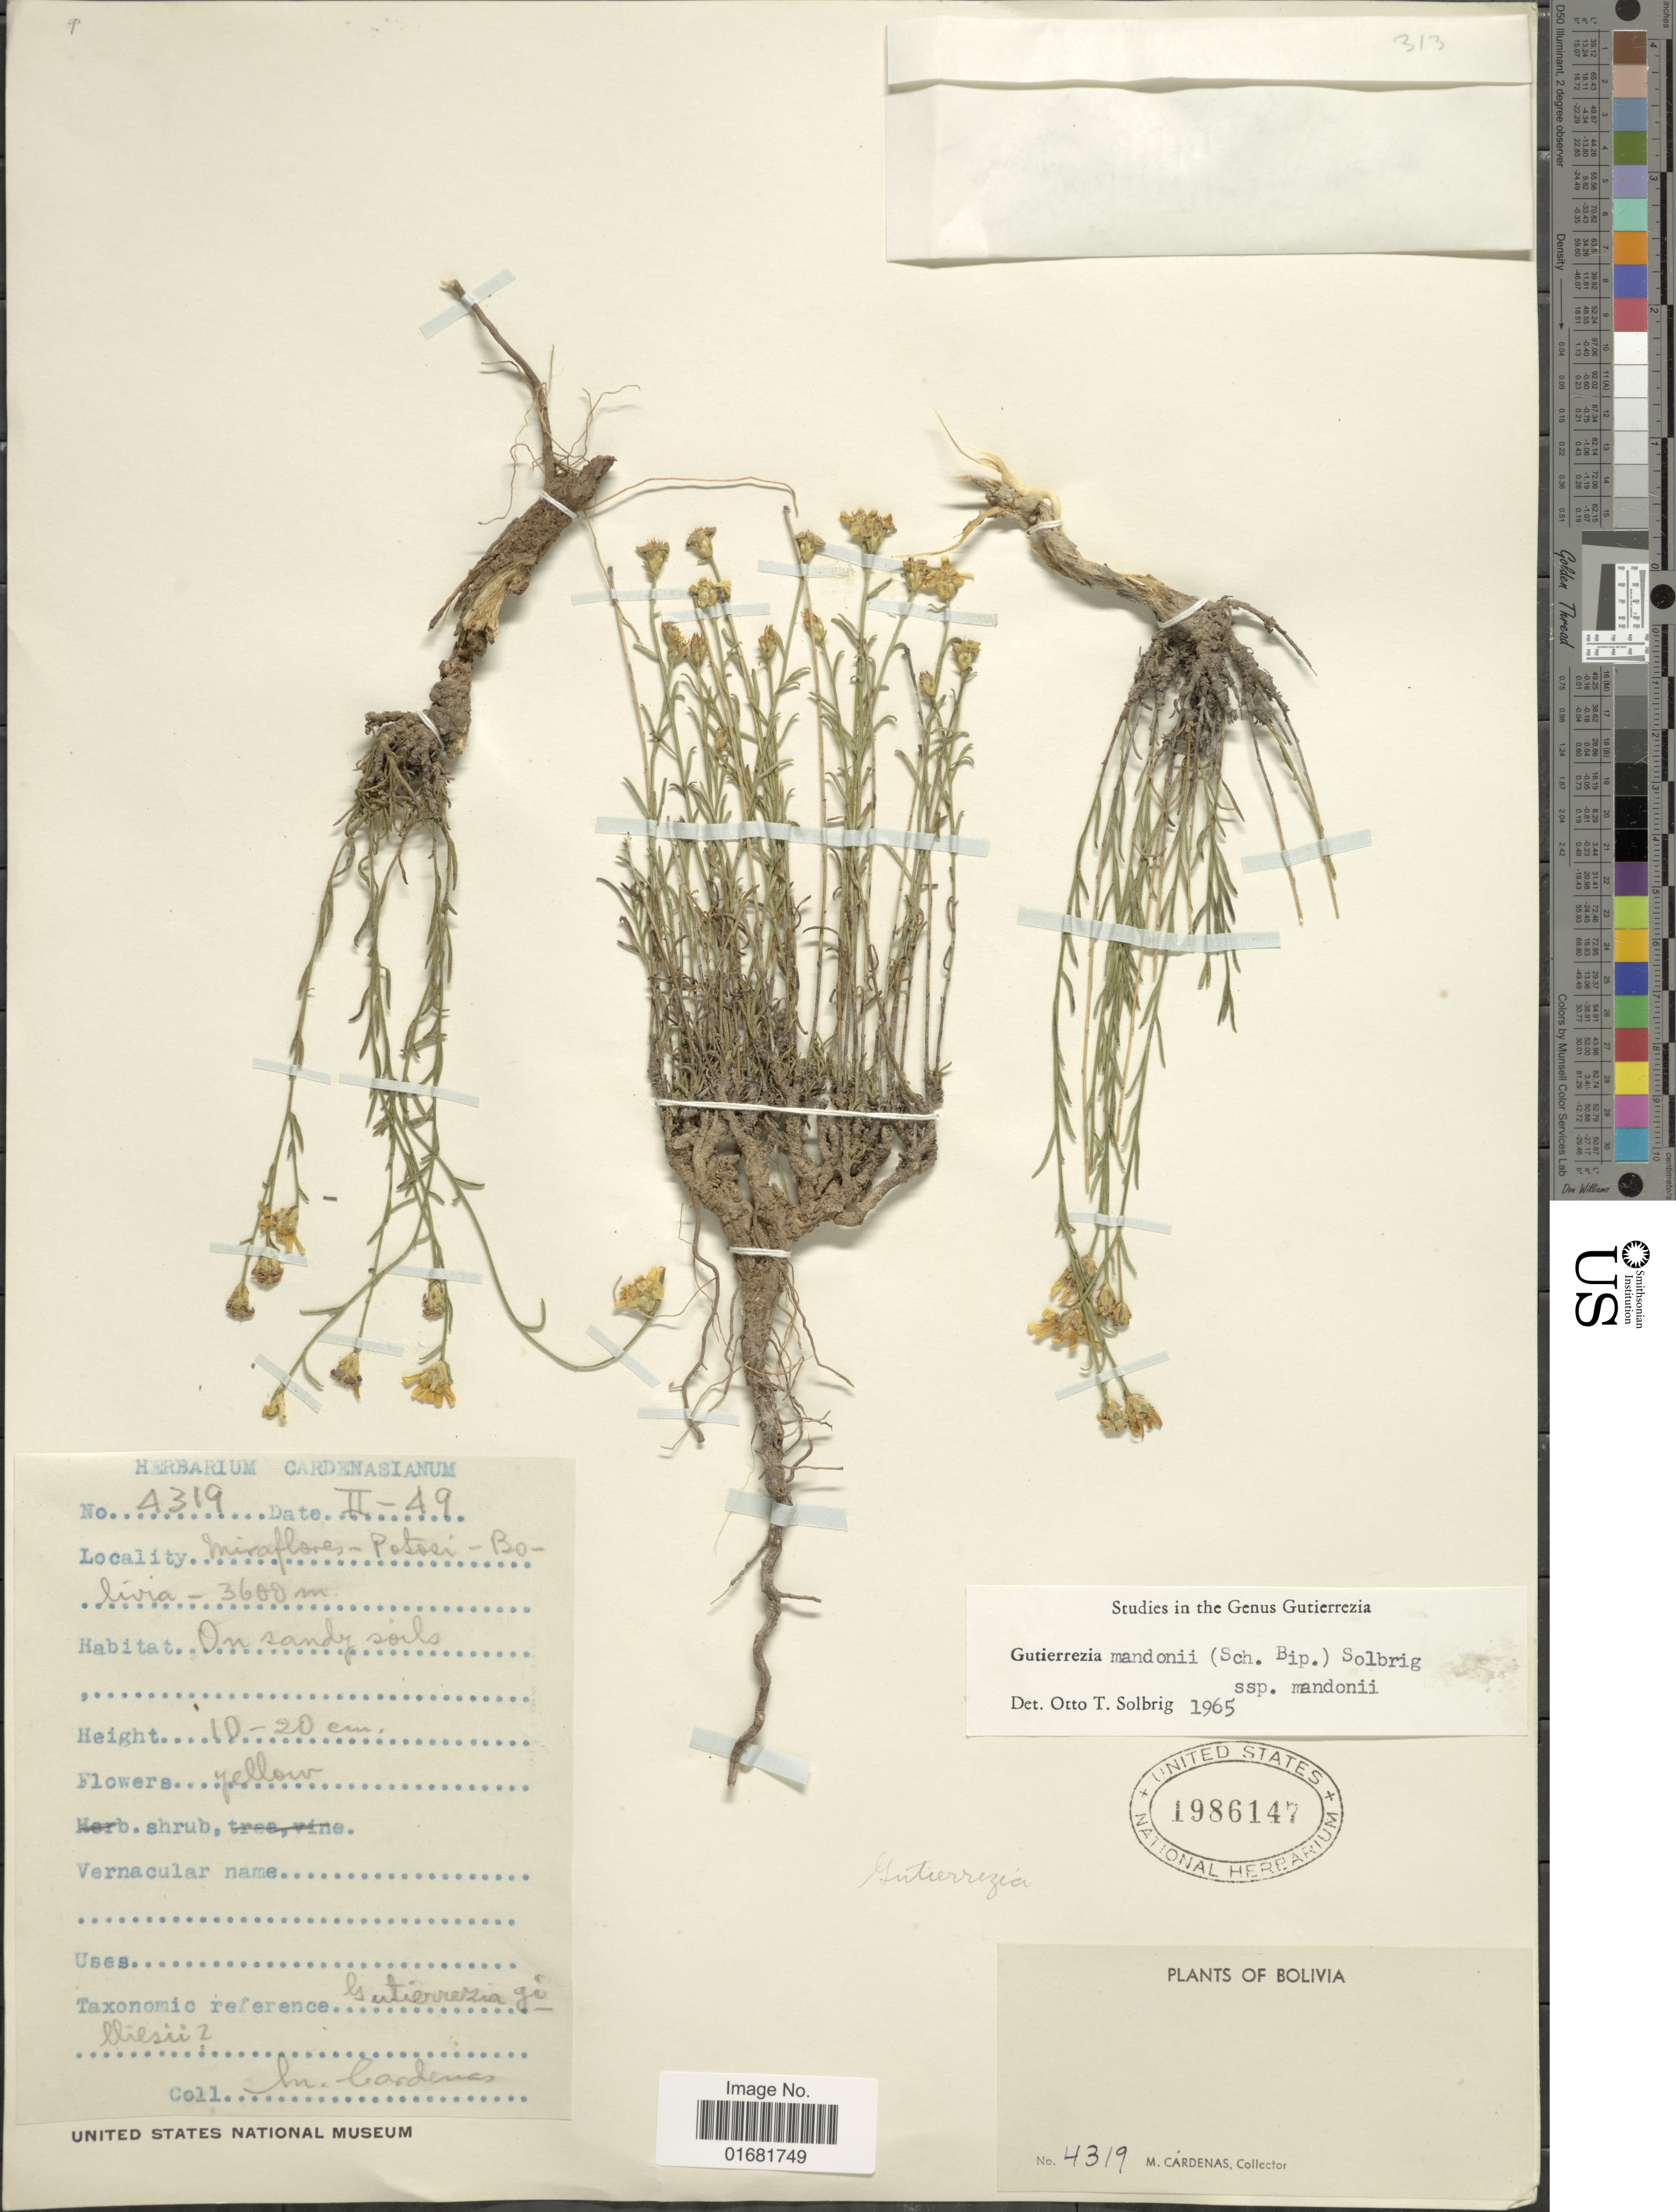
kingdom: Plantae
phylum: Tracheophyta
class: Magnoliopsida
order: Asterales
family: Asteraceae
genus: Gutierrezia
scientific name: Gutierrezia mandonii subsp. mandonii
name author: (Sch. Bip.) Solbrig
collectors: M. Cárdenas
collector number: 4319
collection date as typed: Transcribed d/m/y: /2/49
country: Bolivia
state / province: Potosi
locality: Miraflores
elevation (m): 3600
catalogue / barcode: US 1986147